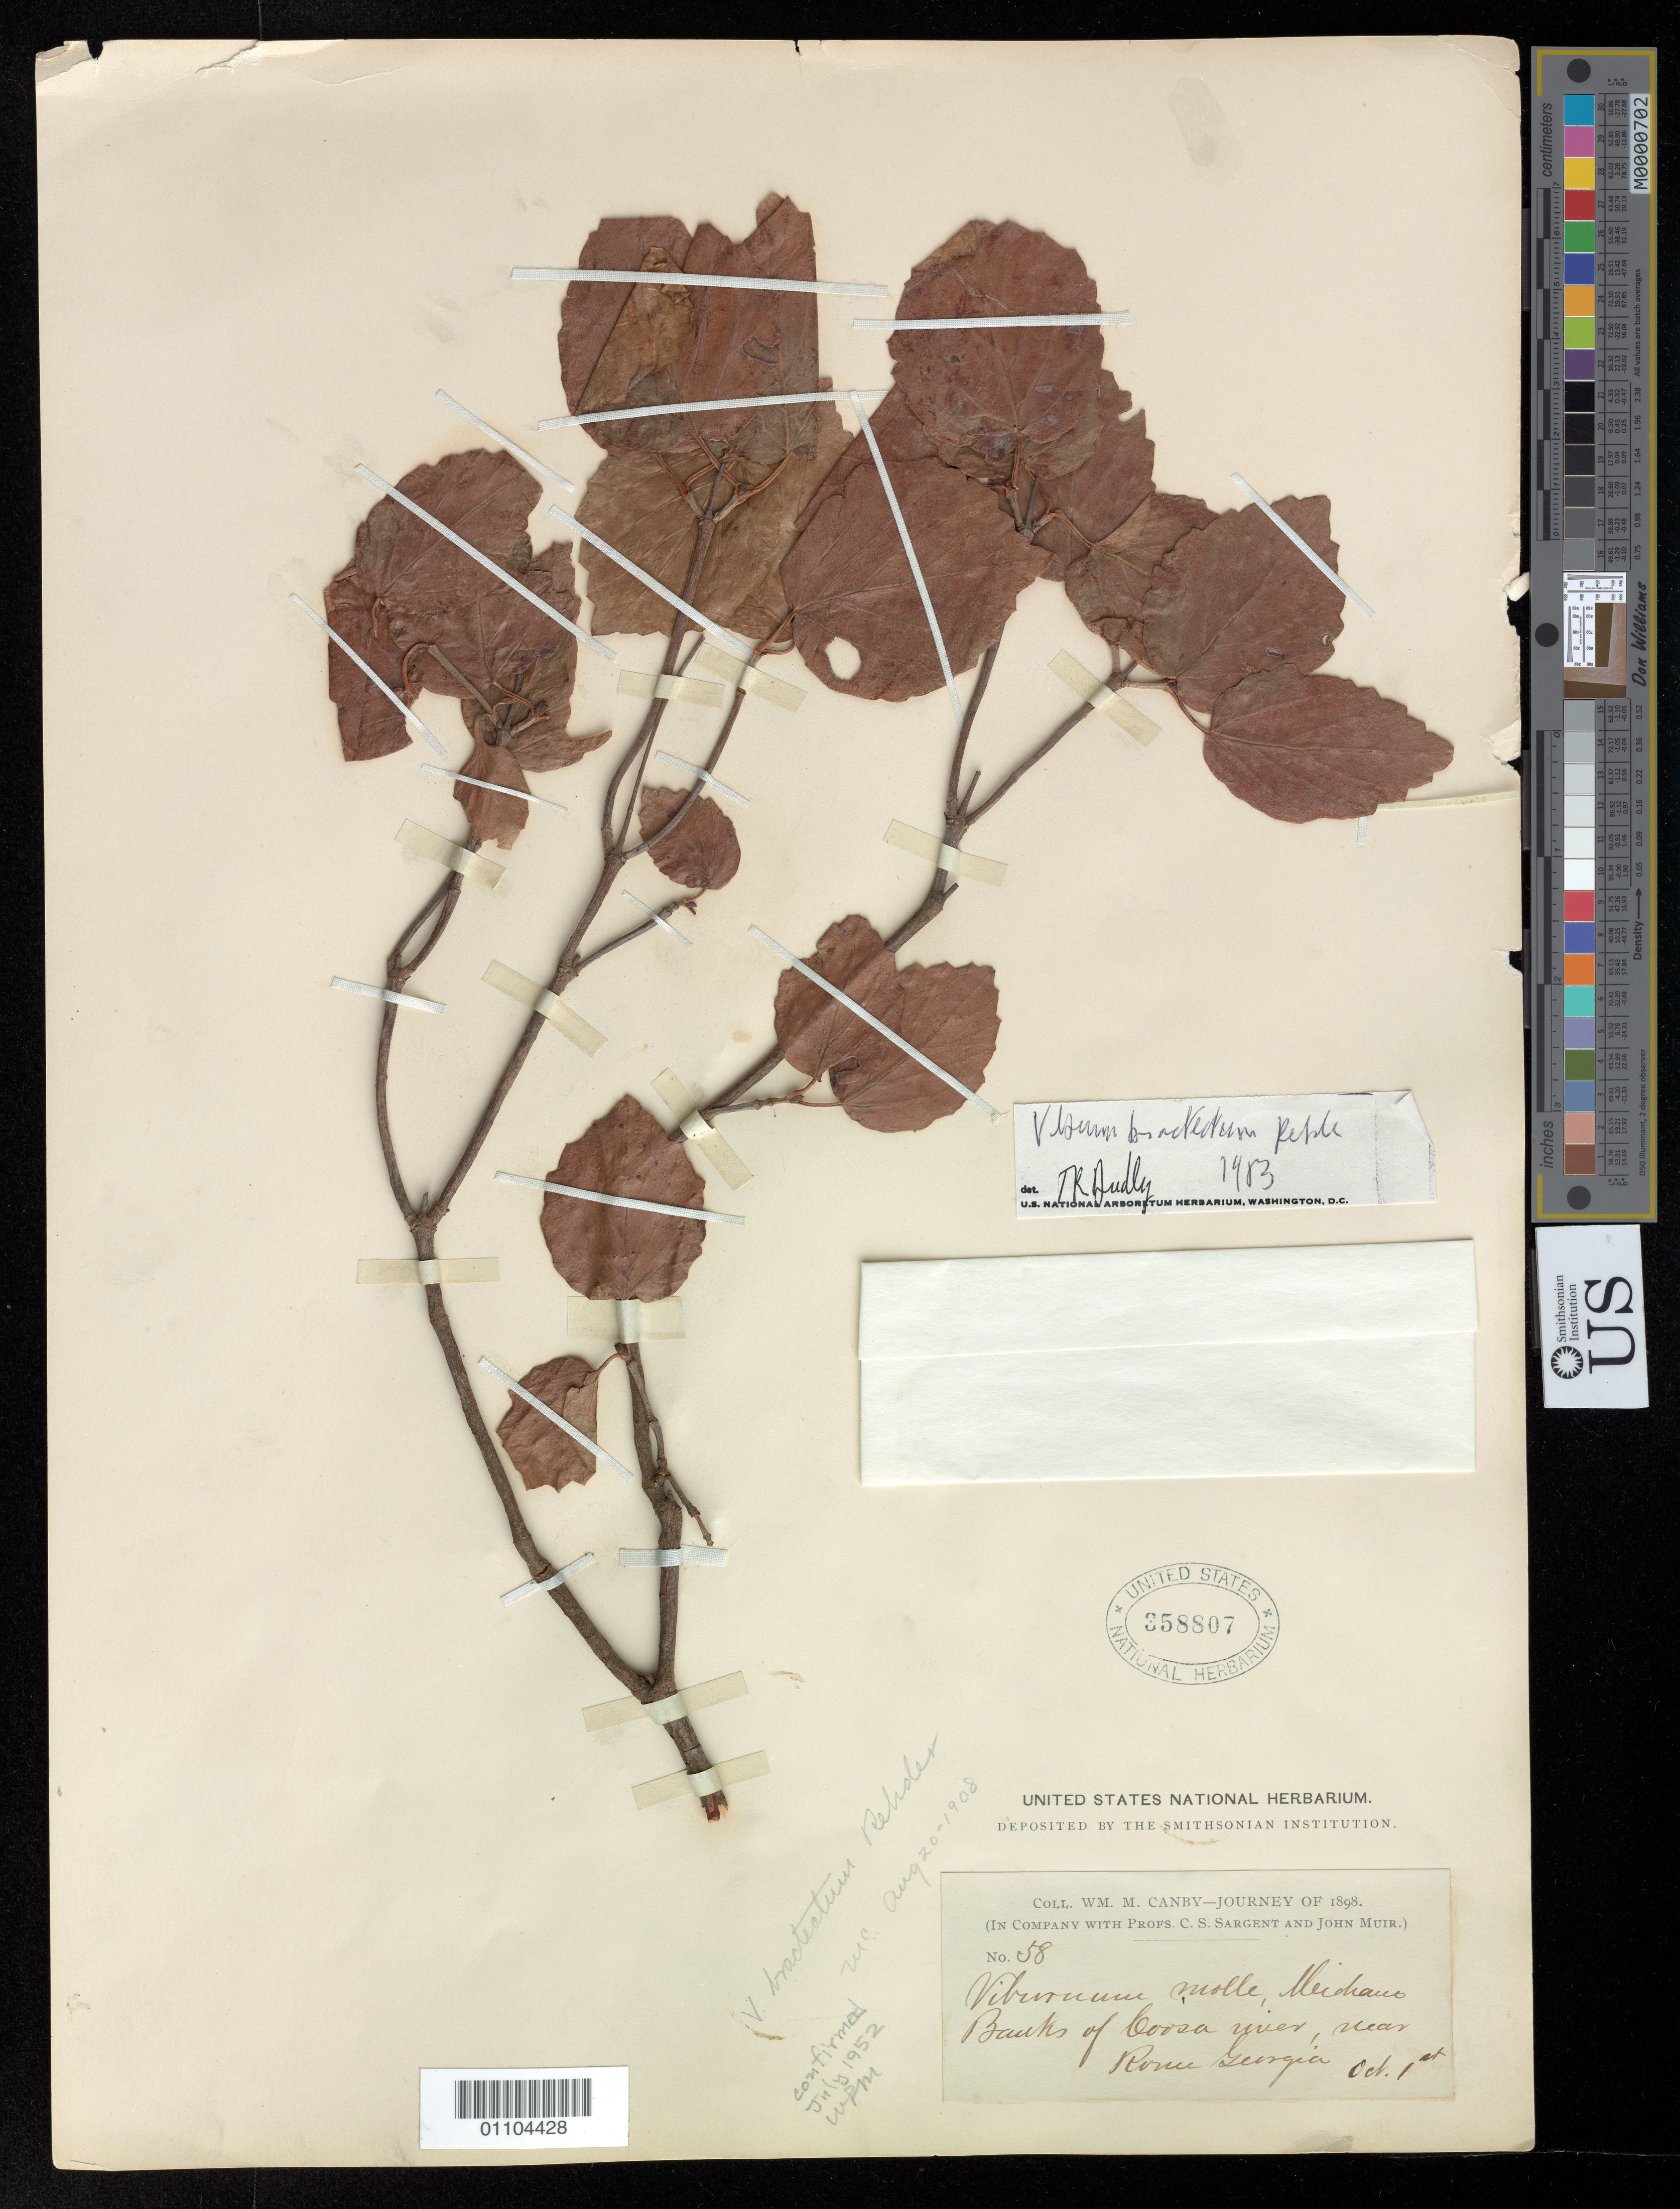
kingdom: Plantae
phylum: Tracheophyta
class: Magnoliopsida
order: Dipsacales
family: Viburnaceae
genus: Viburnum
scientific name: Viburnum bracteatum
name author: Rehder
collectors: W. M. Canby, C. S. Sargent & J. Muir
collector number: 58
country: United States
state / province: Georgia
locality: Banks of Coosa River, near Rome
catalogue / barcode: US 358807